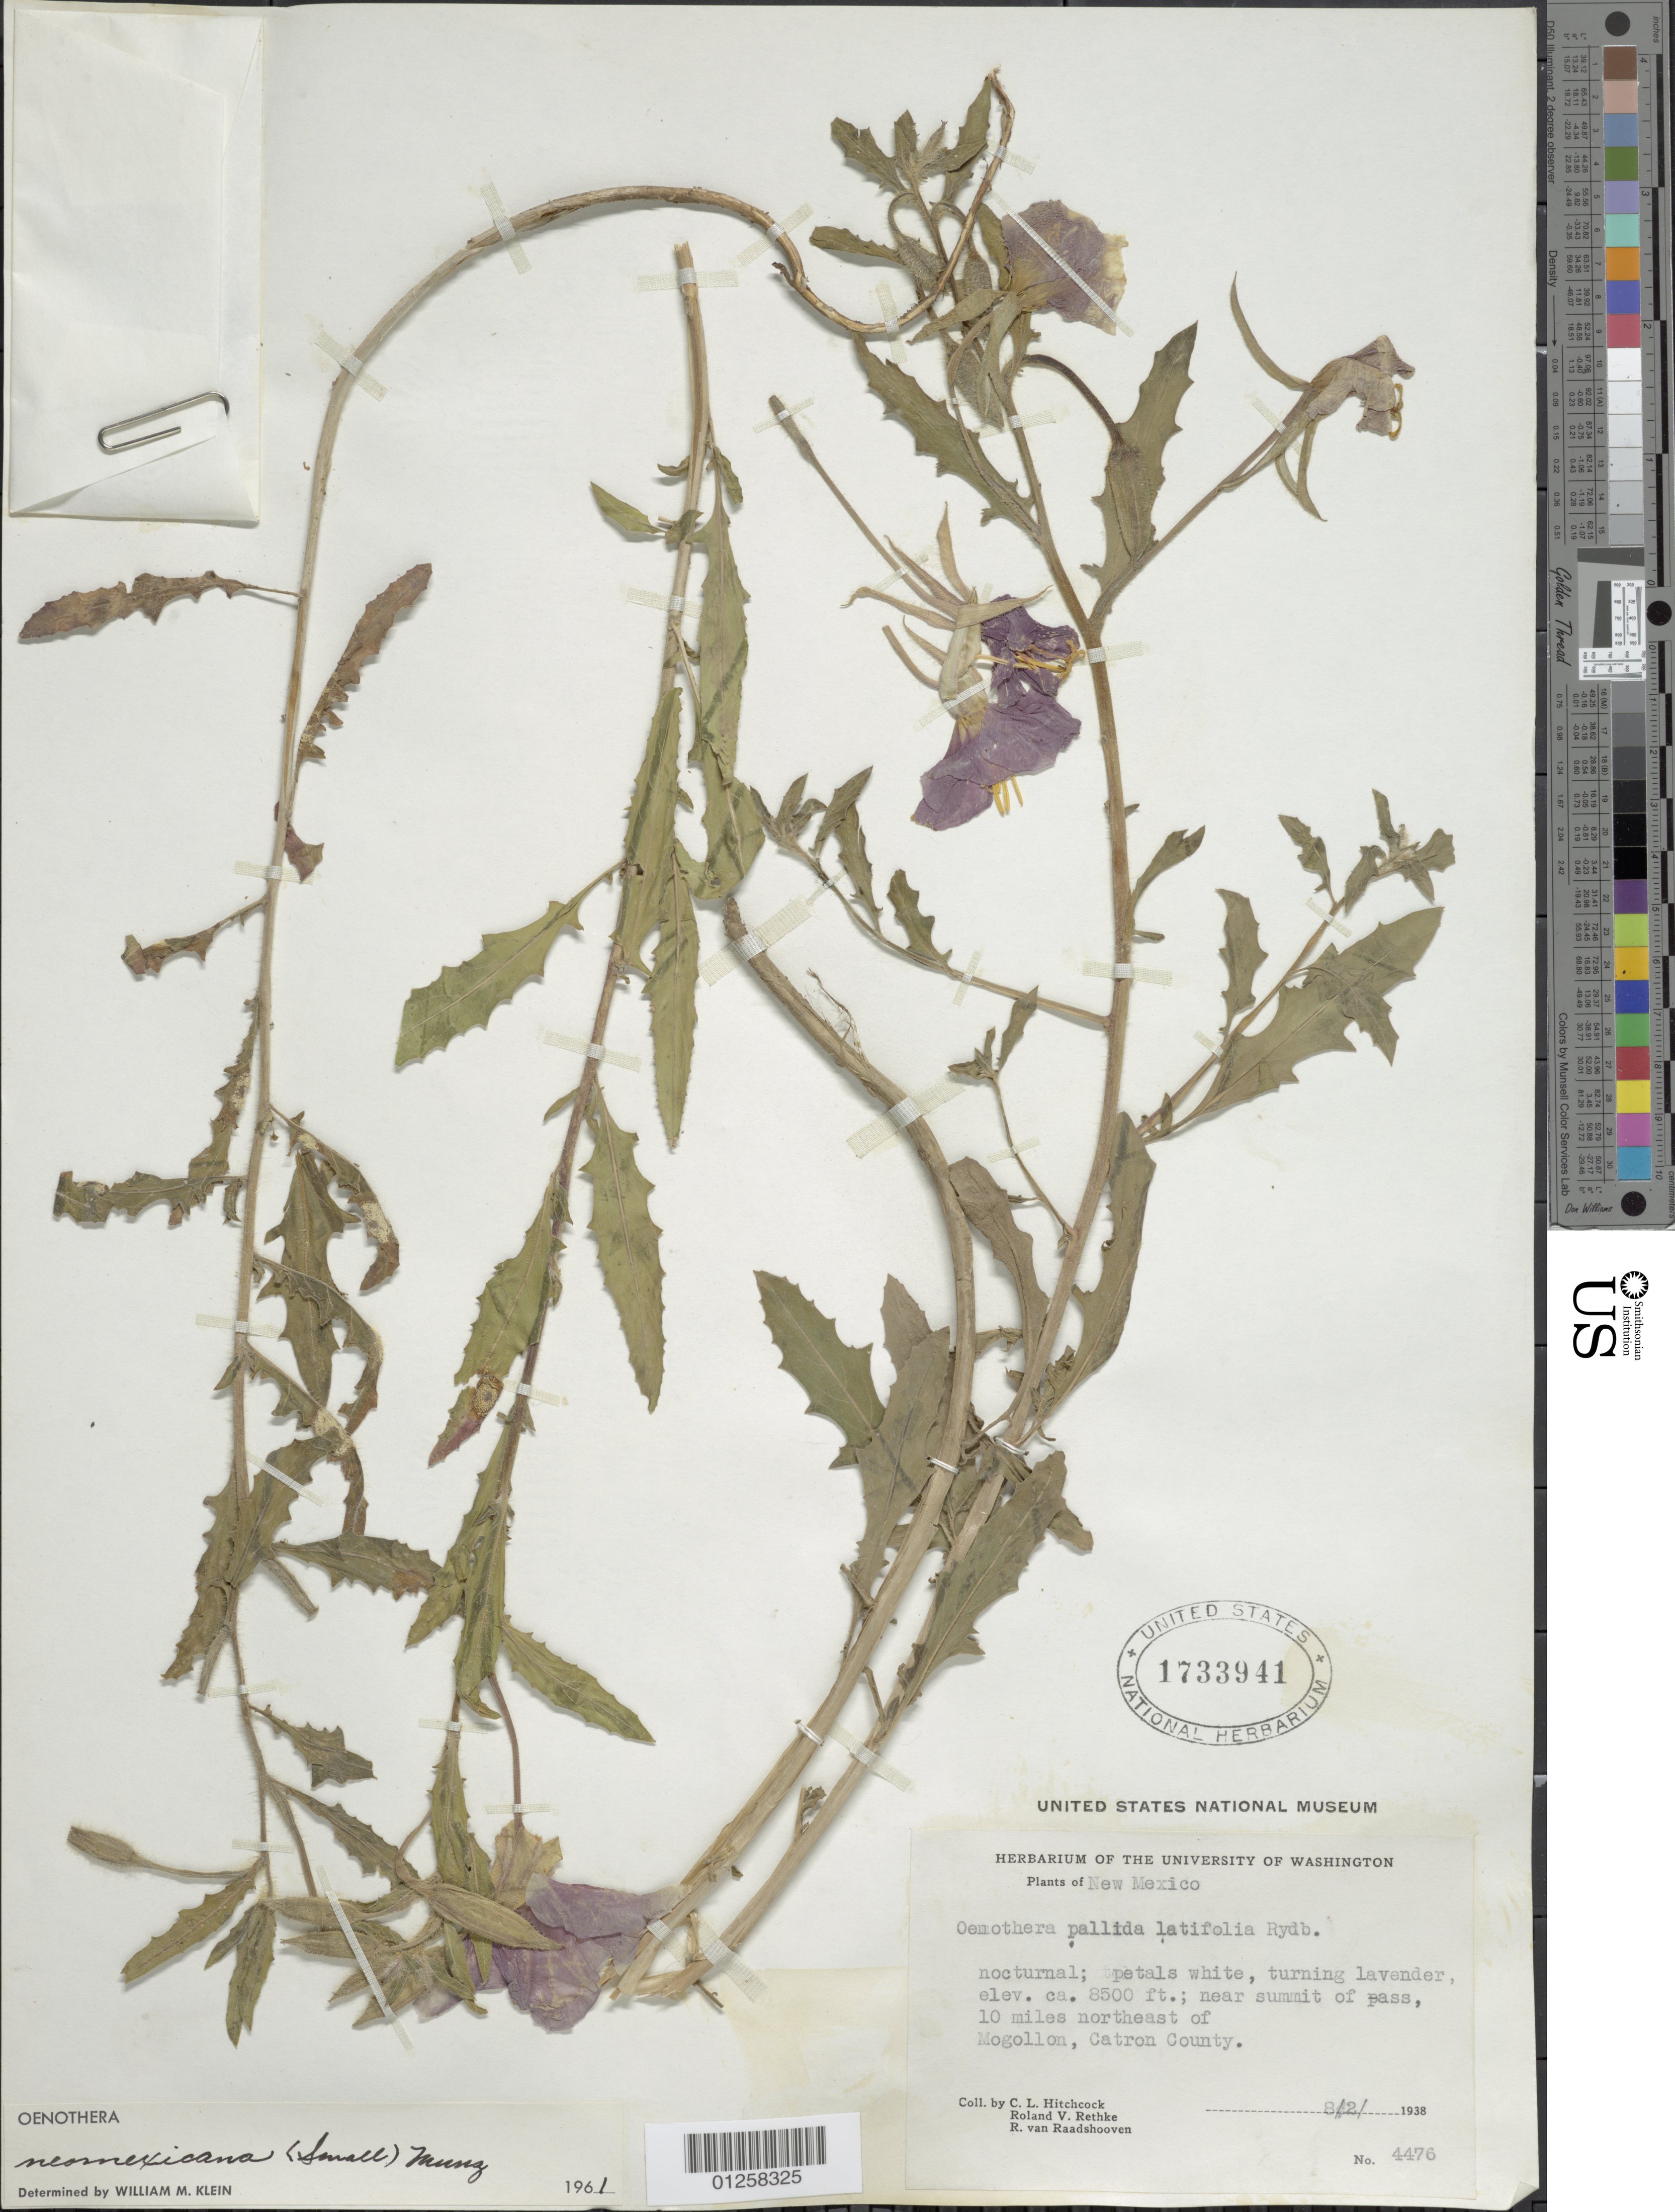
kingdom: Plantae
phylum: Tracheophyta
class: Magnoliopsida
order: Myrtales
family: Onagraceae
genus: Oenothera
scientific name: Oenothera neomexicana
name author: (Small) Munz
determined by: Klein, W. M.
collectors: C. L. Hitchcock, R. Rethke & R. Raadshooven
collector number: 4476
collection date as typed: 8/2/1938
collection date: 1938-02-08 or 1938-08-02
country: United States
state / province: New Mexico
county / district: Catron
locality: Near summit of Pass, 10 miles northeast of Mogollan.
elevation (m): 2591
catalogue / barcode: US 1733941